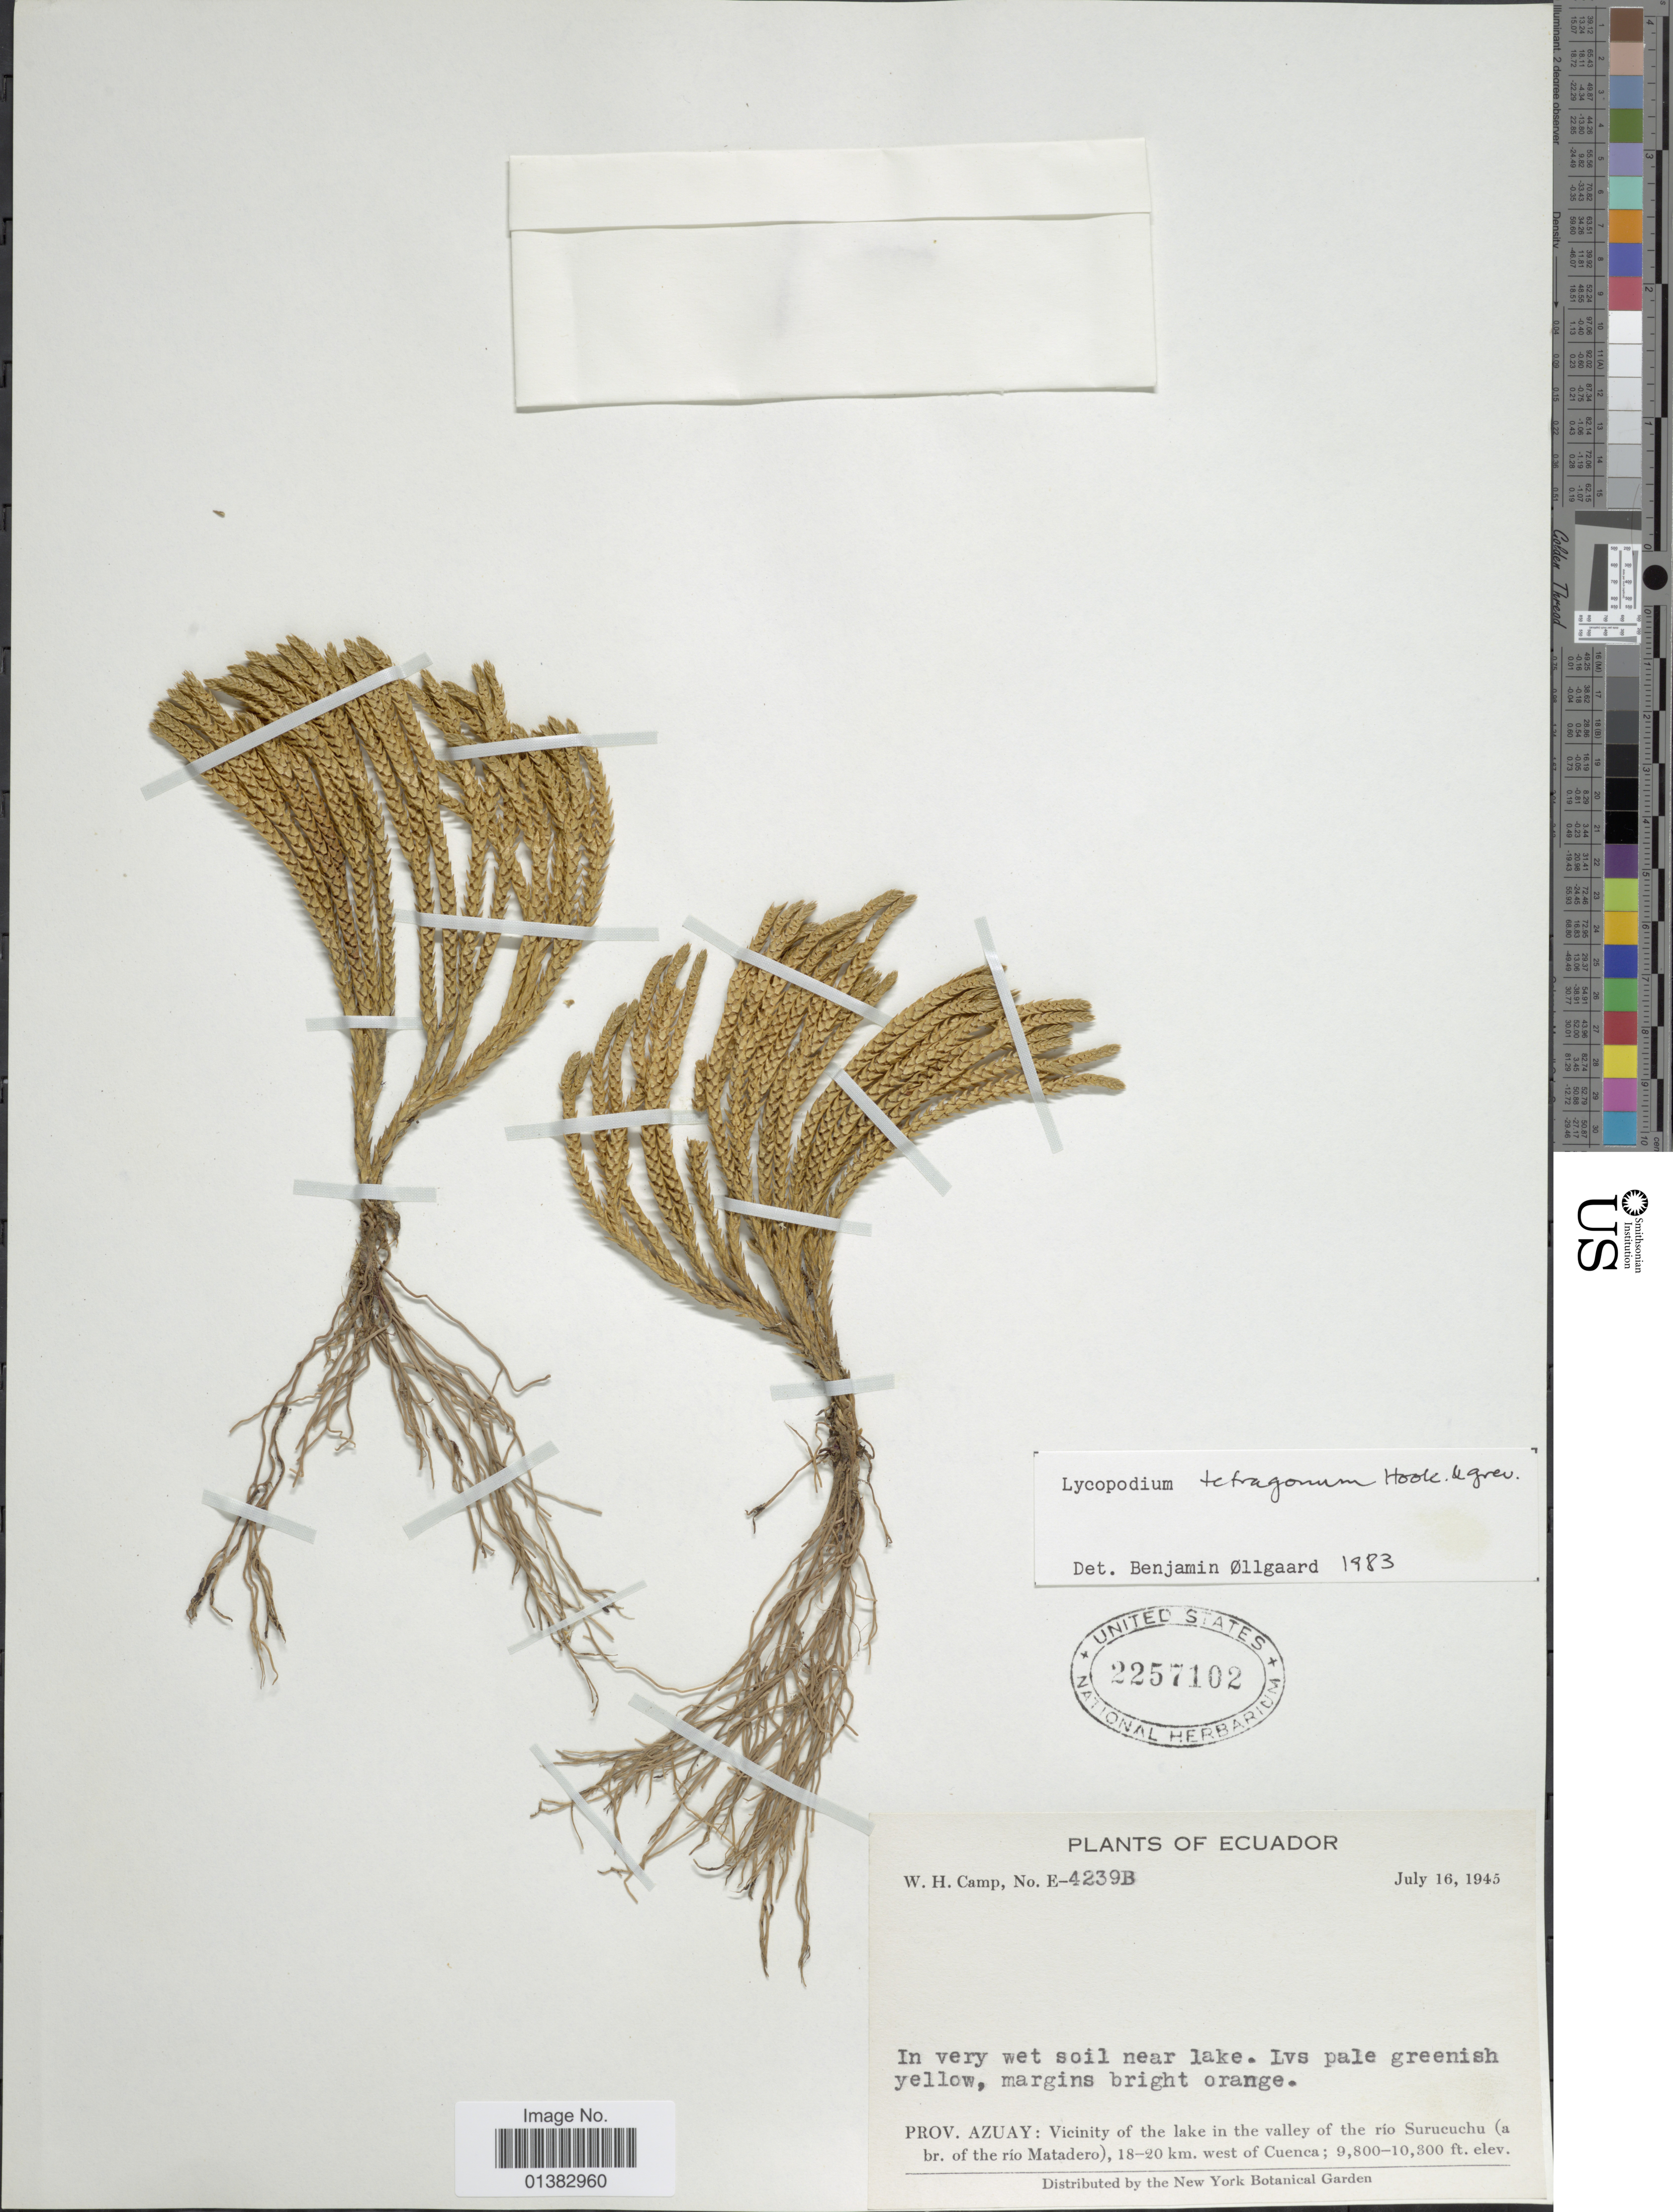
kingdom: Plantae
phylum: Tracheophyta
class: Lycopodiopsida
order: Lycopodiales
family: Lycopodiaceae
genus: Phlegmariurus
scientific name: Phlegmariurus tetragonus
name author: (Hook. & Grev.) B. Øllg.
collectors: W. H. Camp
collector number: E-4239B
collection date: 1945-07-16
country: Ecuador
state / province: Azuay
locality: Vicinity of the lake in the valley of the río Surucuchu (a br. of the río Matadero), 18-20 km. west of Cuenca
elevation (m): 2987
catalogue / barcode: US 2257102